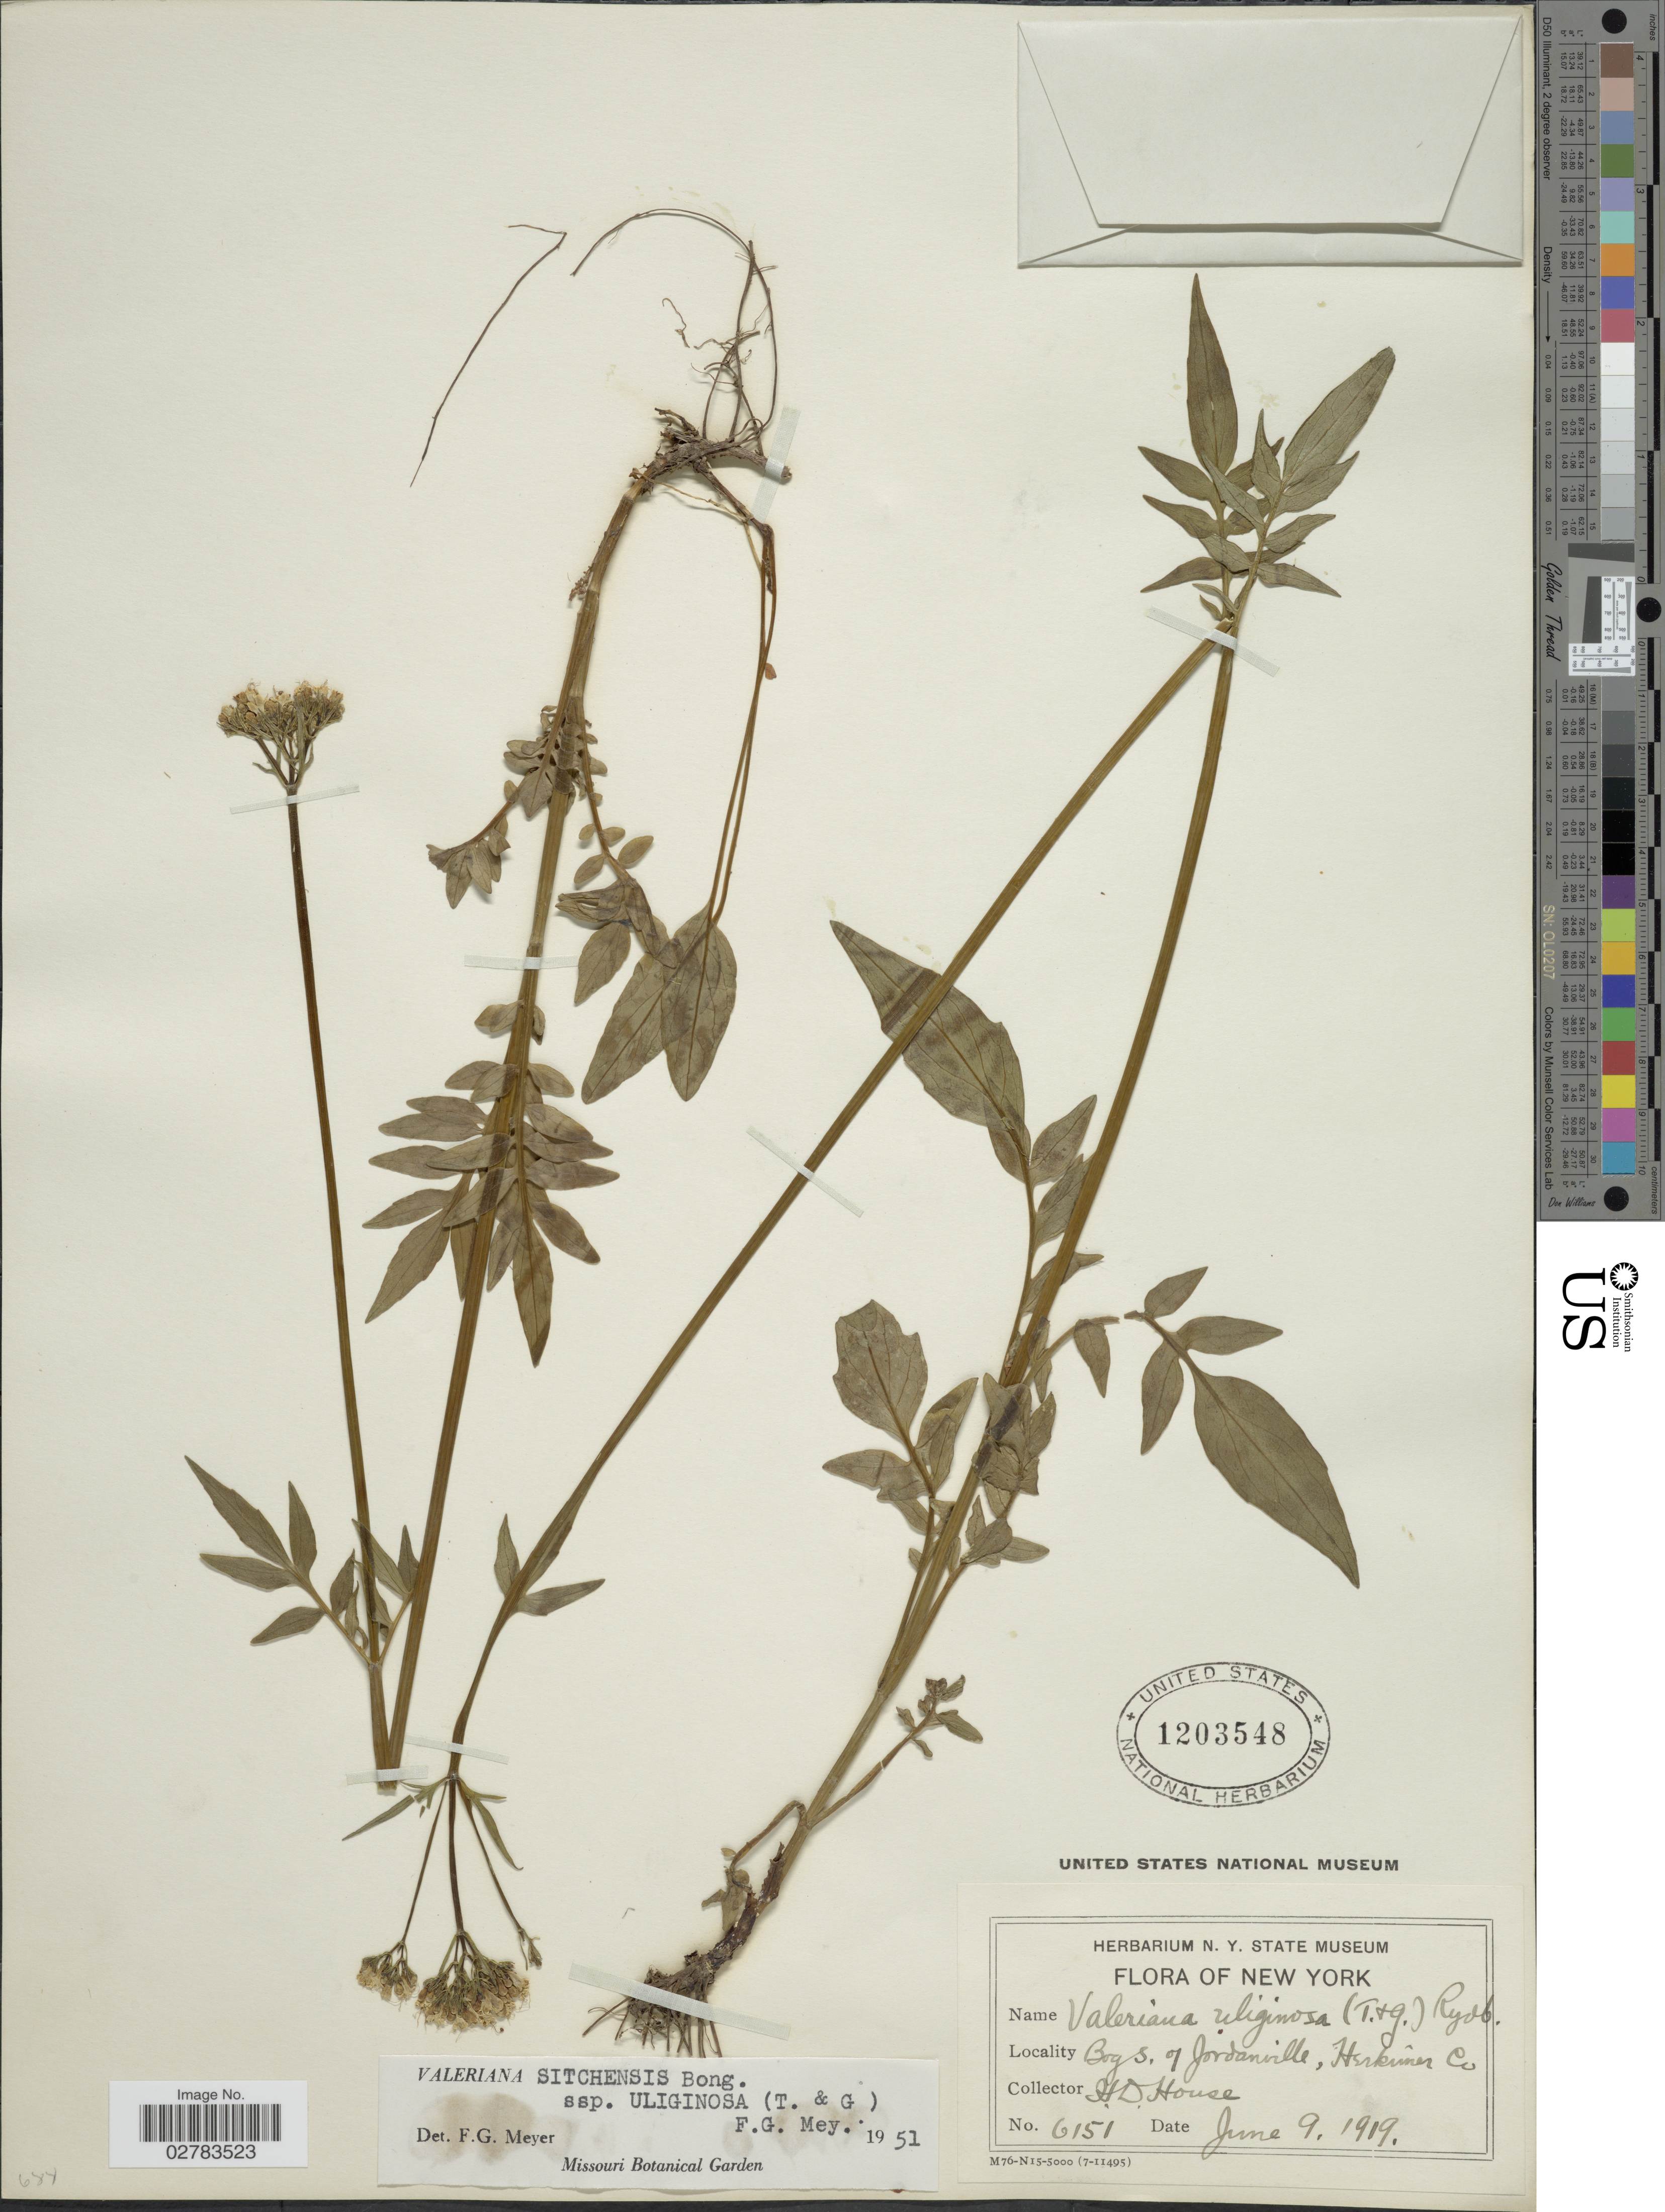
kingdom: Plantae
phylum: Tracheophyta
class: Magnoliopsida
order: Dipsacales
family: Caprifoliaceae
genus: Valeriana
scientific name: Valeriana sitchensis subsp. uliginosa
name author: (Torr. & A. Gray) F.G. Mey.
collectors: H. D. House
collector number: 6151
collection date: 1919-06-09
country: United States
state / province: New York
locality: Bog S. of Jordanville, Herkimer Co.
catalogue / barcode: US 1203548